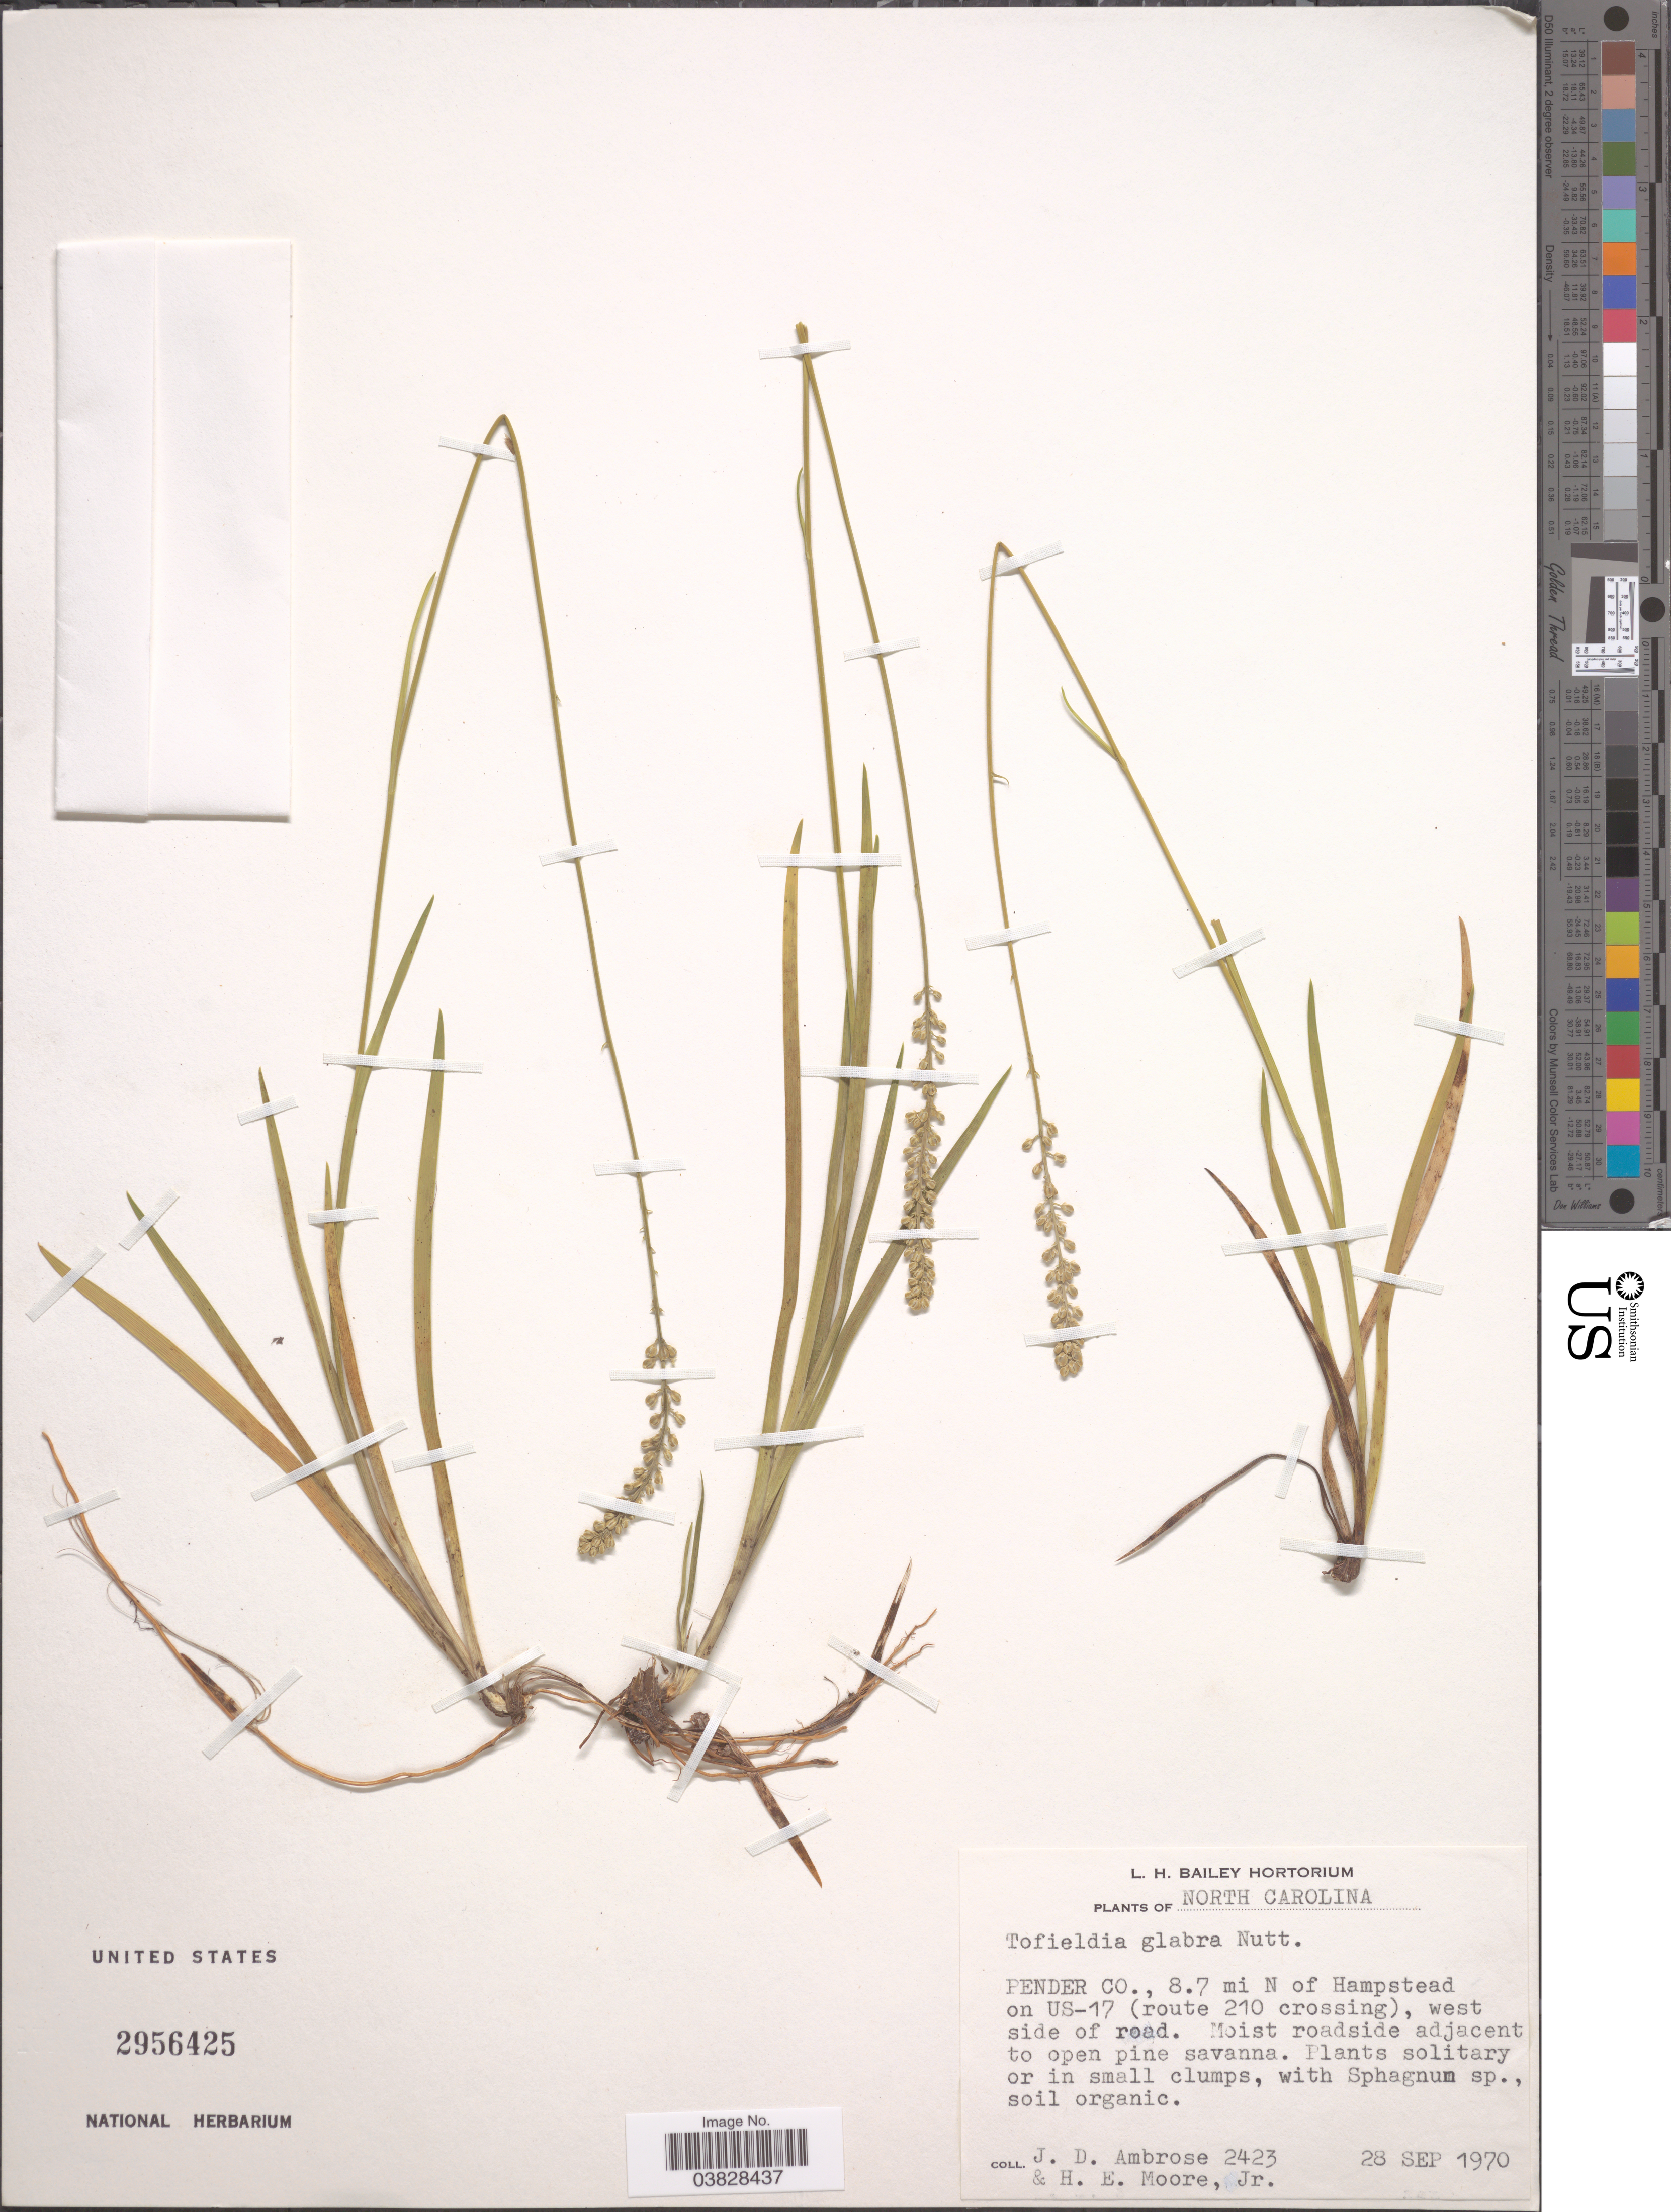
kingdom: Plantae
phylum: Tracheophyta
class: Liliopsida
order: Alismatales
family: Tofieldiaceae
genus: Tofieldia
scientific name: Tofieldia glabra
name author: Nutt.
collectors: J. D. Ambrose & H. Moore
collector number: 2423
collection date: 1970-09-28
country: United States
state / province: North Carolina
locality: Pender Co., 8.7 mi N of Hampstead on US-17 (route 210 crossing), west side of road.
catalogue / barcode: US 2956425